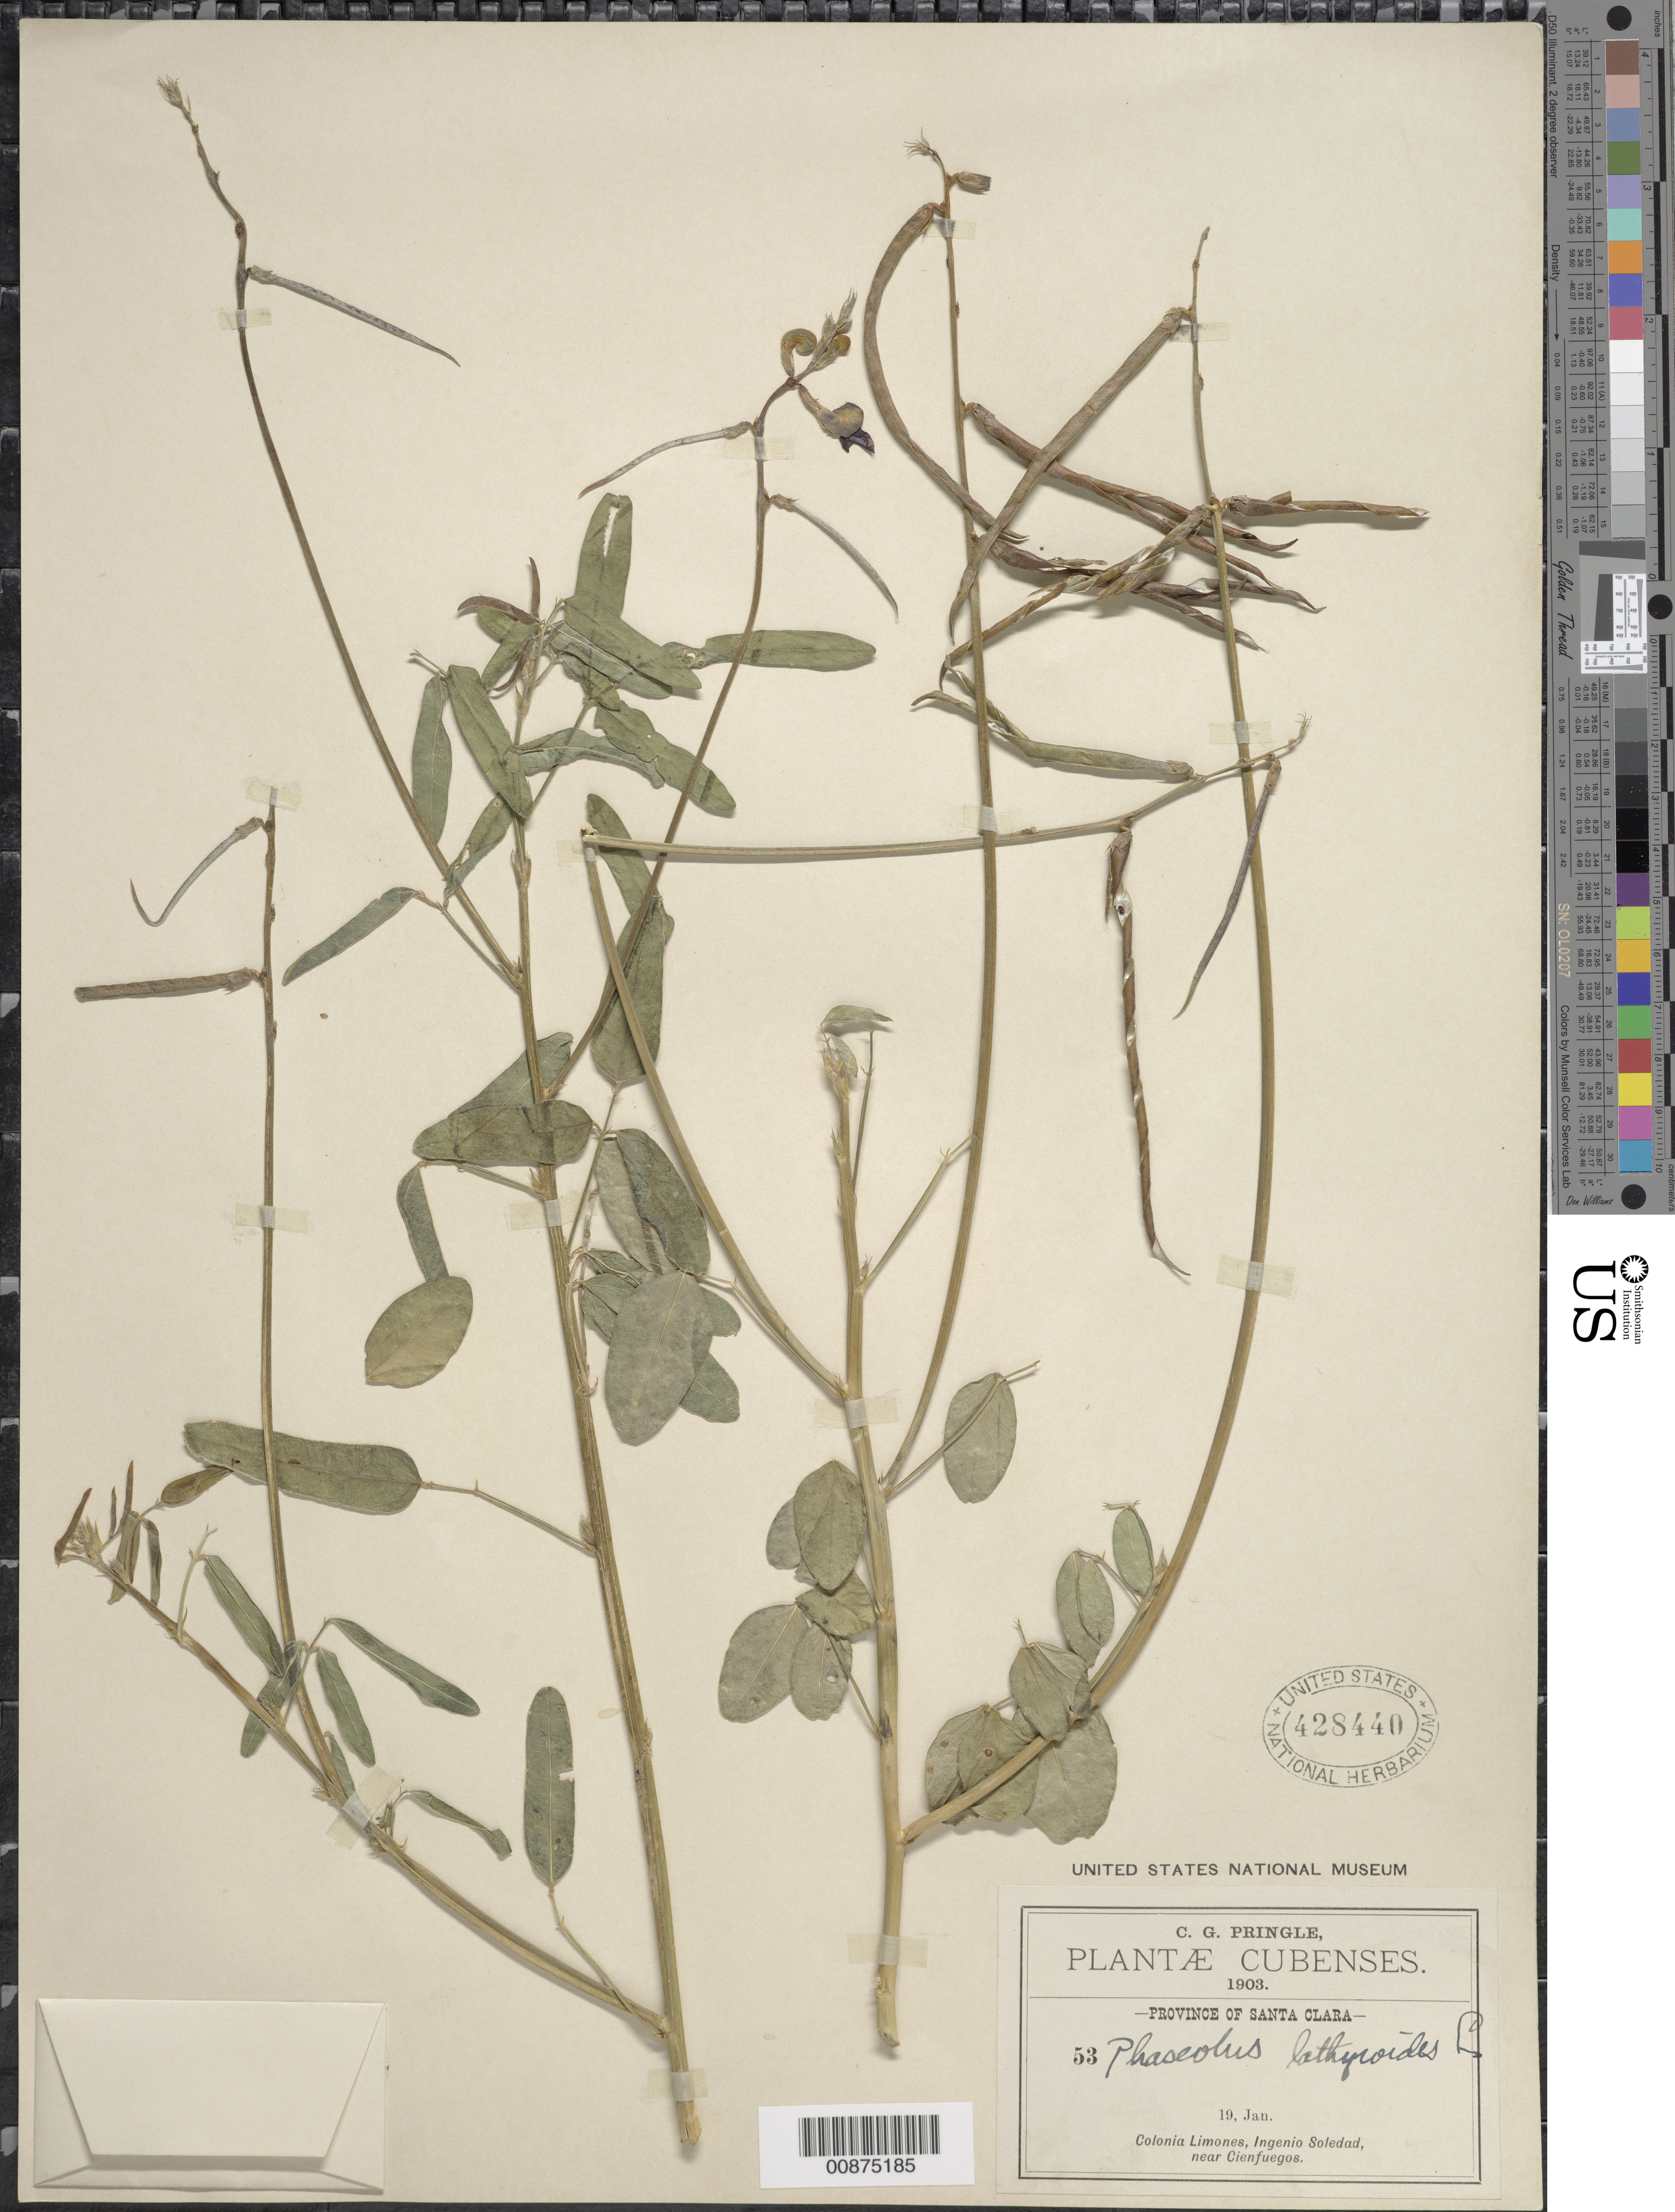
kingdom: Plantae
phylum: Tracheophyta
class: Magnoliopsida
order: Fabales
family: Fabaceae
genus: Macroptilium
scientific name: Macroptilium lathyroides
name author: (L.) Urb.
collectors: C. G. Pringle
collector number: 53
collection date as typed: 19 Jan 1903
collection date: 1903-01-19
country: Cuba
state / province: Cienfuegos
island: Cuba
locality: Province of Santa Clara (obsolete) Colonia Limones, Ingenio Soledad, near Cienfuegos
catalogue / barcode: US 428440